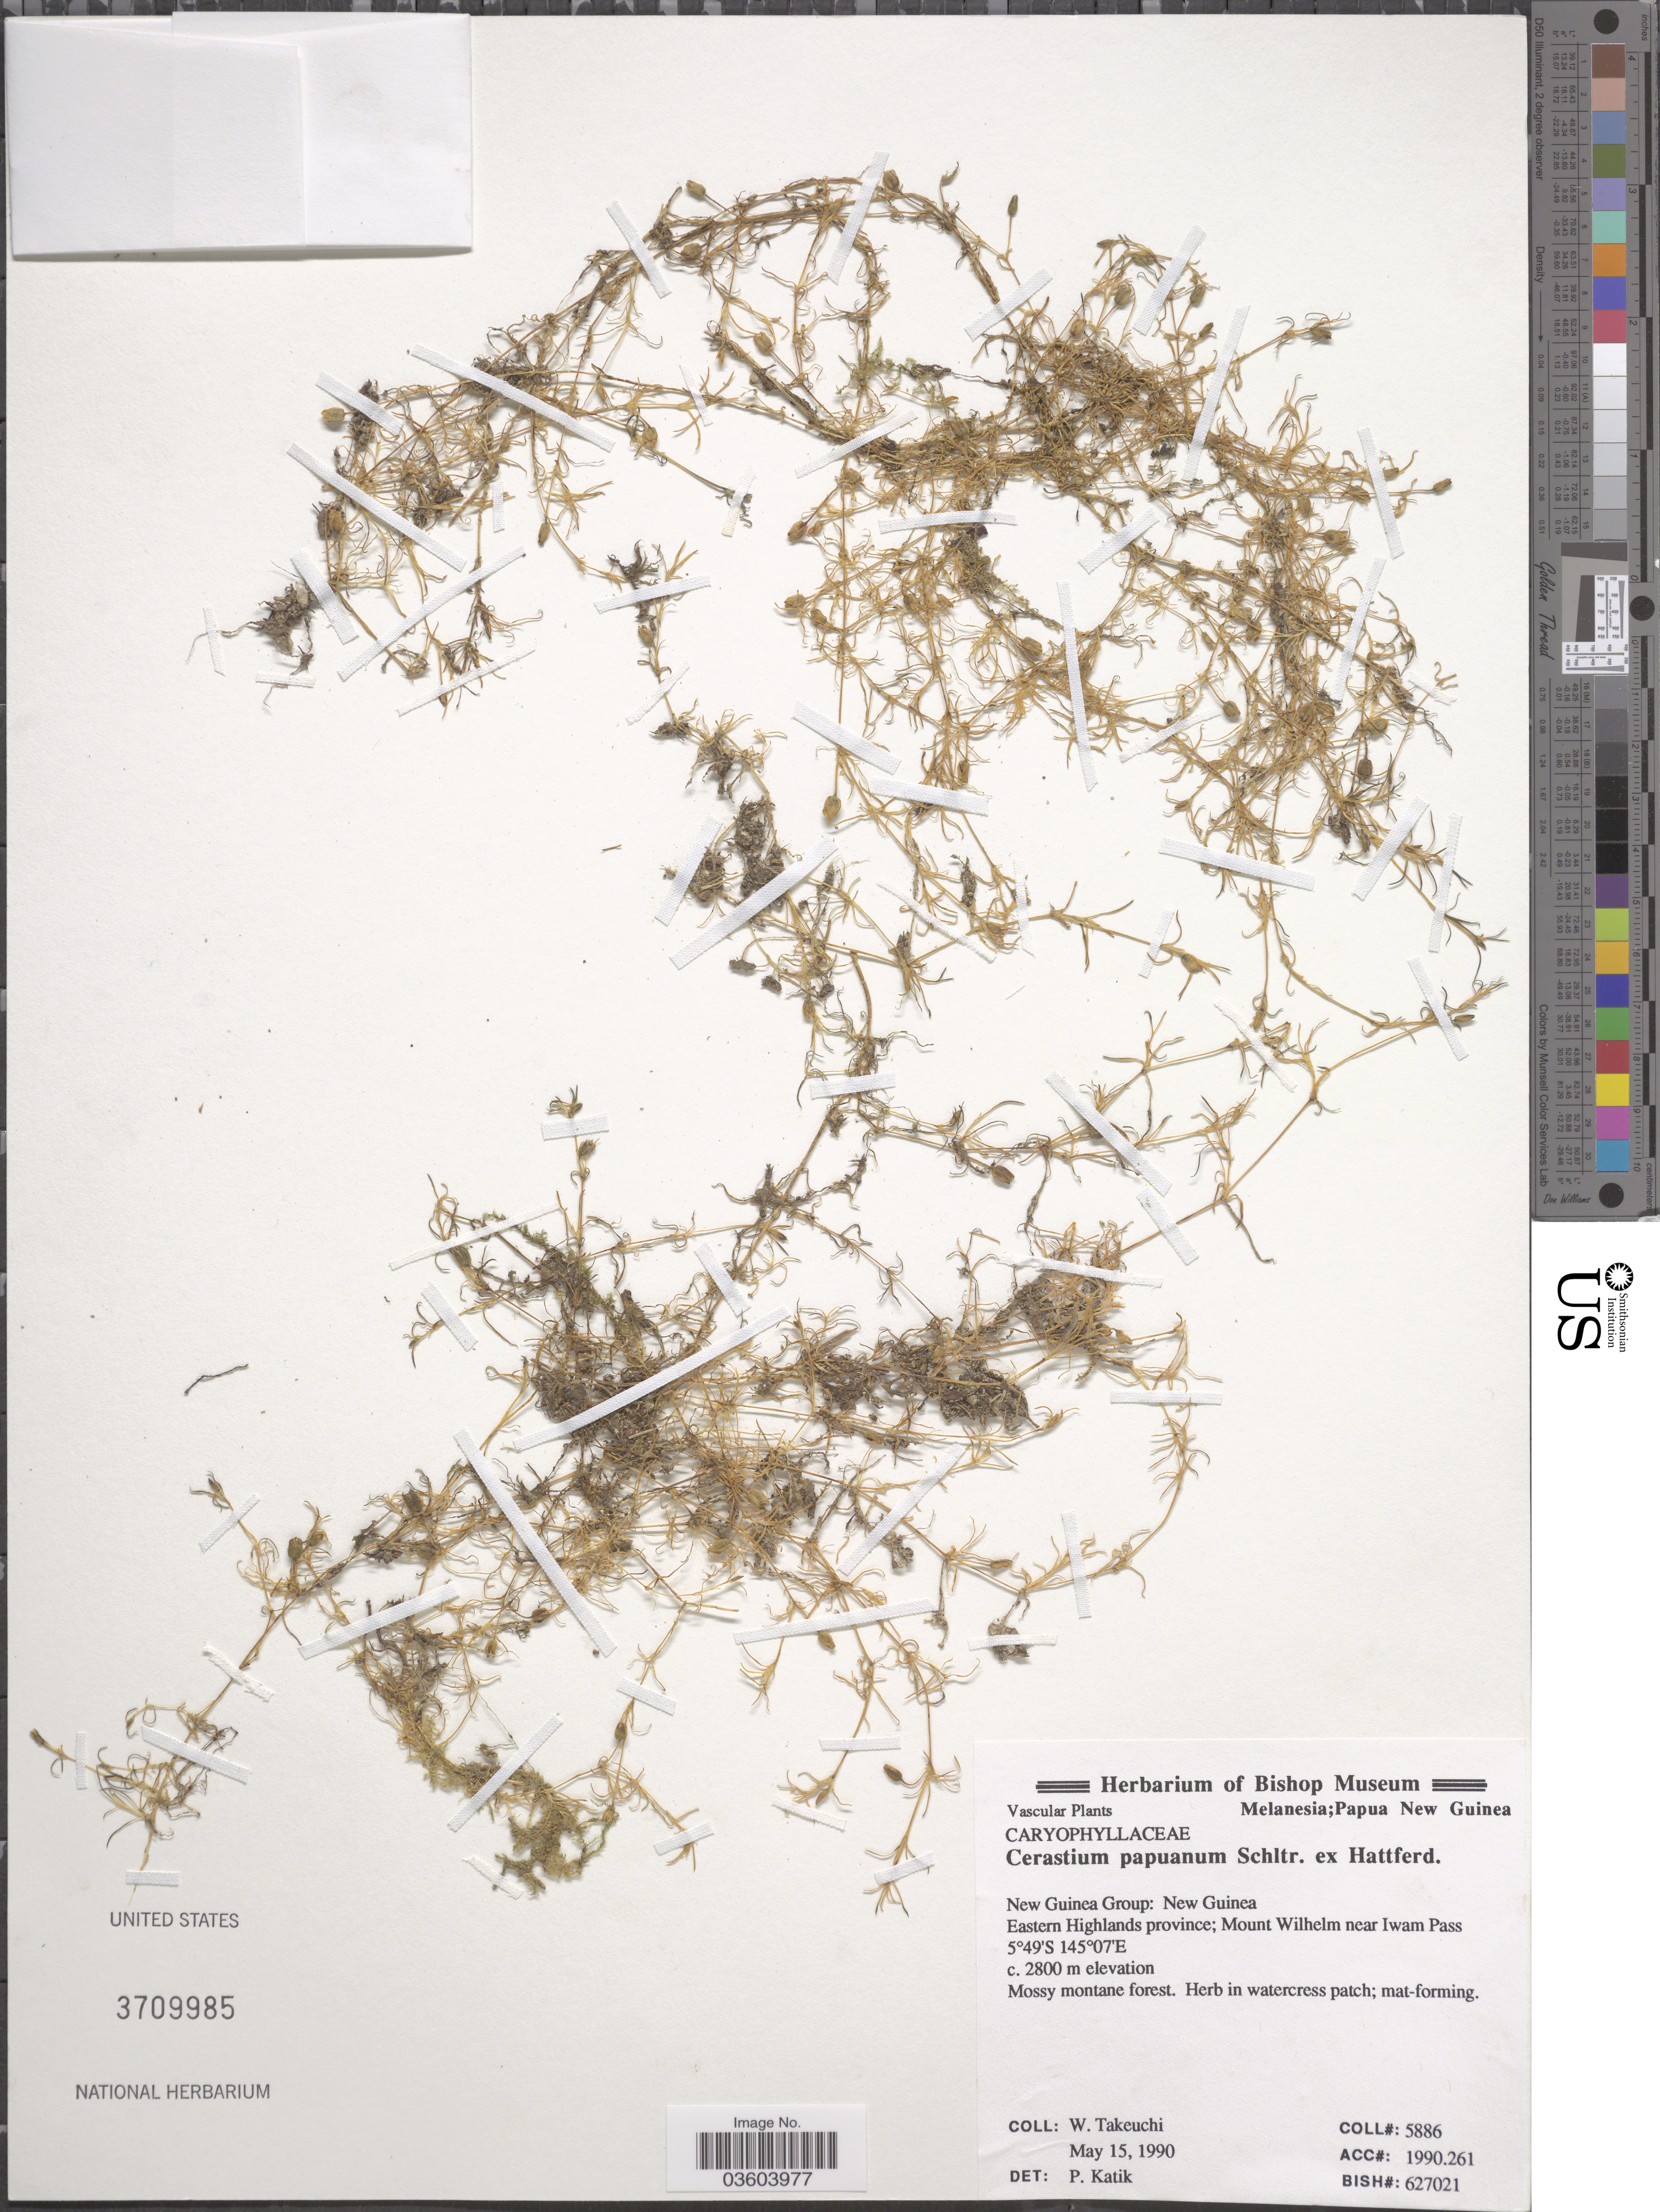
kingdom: Plantae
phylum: Tracheophyta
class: Magnoliopsida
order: Caryophyllales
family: Caryophyllaceae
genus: Cerastium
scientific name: Cerastium papuanum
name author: Schltr. ex Mattf.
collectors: W. Takeuchi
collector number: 5886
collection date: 1990-05-15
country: Papua New Guinea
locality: New Guinea Group: New Guinea. Eastern Highlands province; Mount Wilhelm near Iwam Pass.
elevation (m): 2800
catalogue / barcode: US 3709985